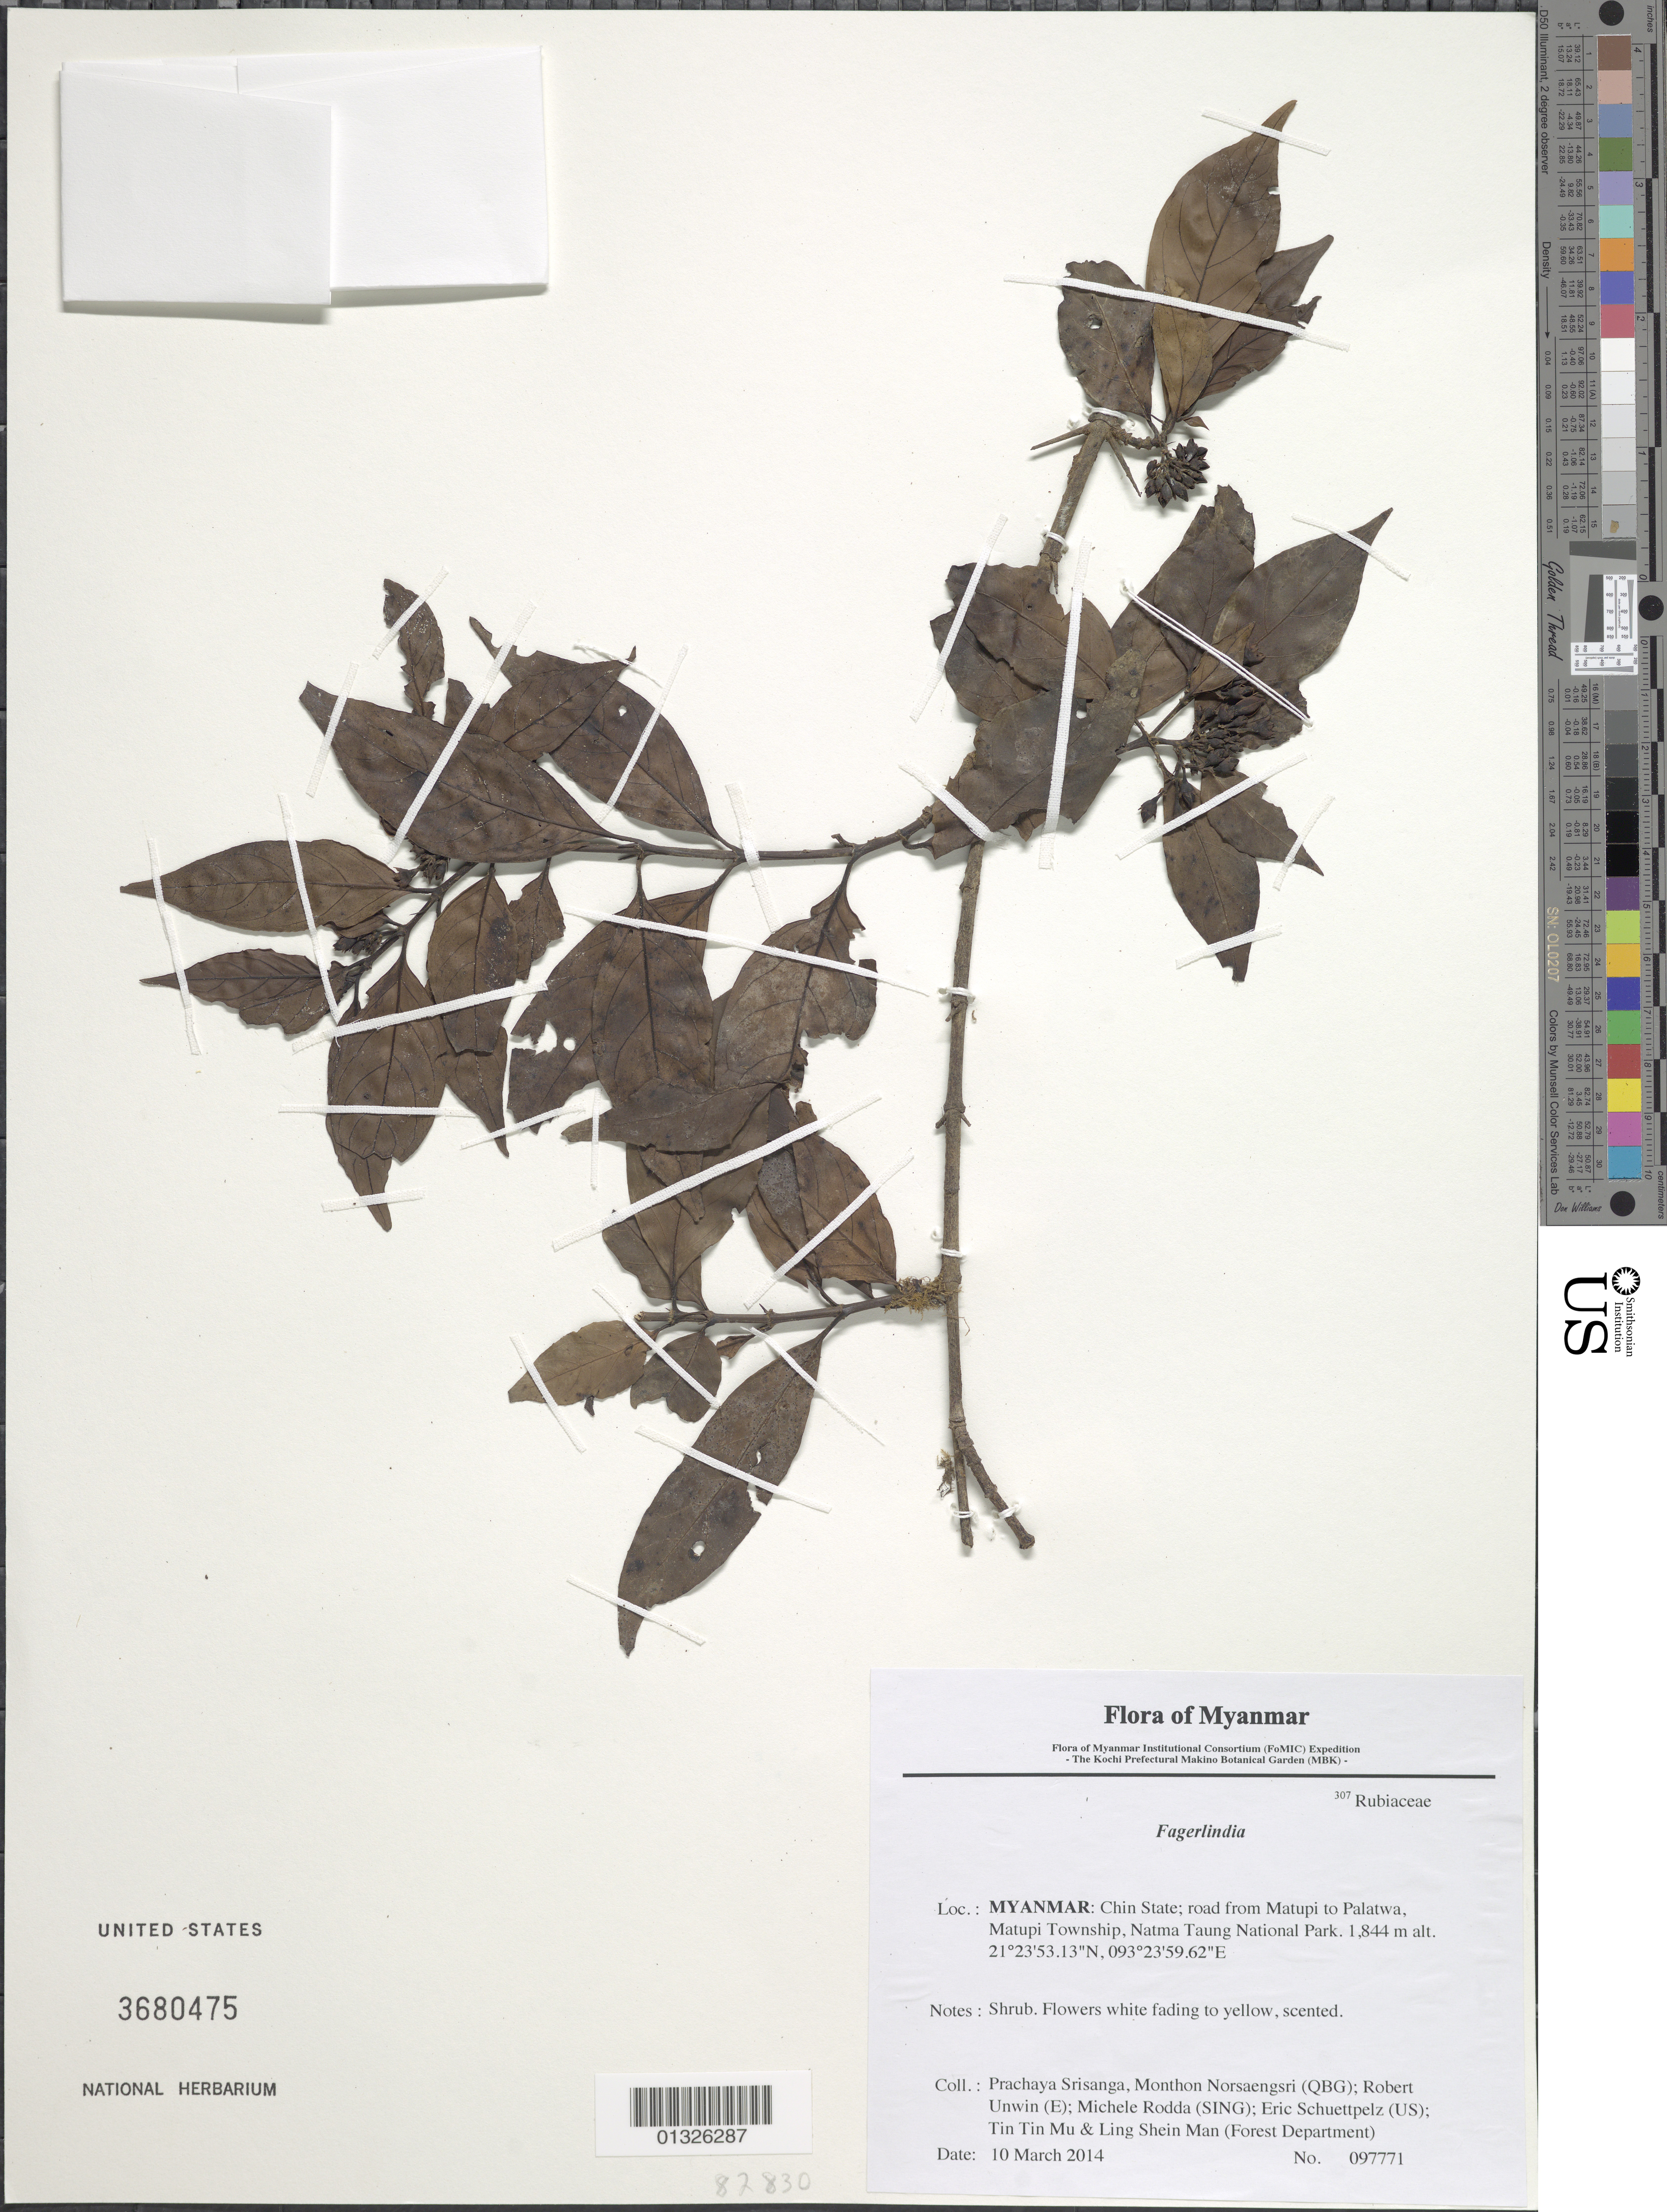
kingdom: Plantae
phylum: Tracheophyta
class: Magnoliopsida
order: Gentianales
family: Rubiaceae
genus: Fagerlindia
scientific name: Fagerlindia sp.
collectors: P. Srisanga, M. Norsaengsri, R. Unwin, M. Rodda, E. Schuettpelz, Tin Tin Mu & Ling Shein Man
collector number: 97771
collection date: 2014-03-10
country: Myanmar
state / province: Chin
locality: Road from Matupi to Palatwa, Matupi Township, Natma Taung National Park.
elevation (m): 1844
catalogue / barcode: US 3680475